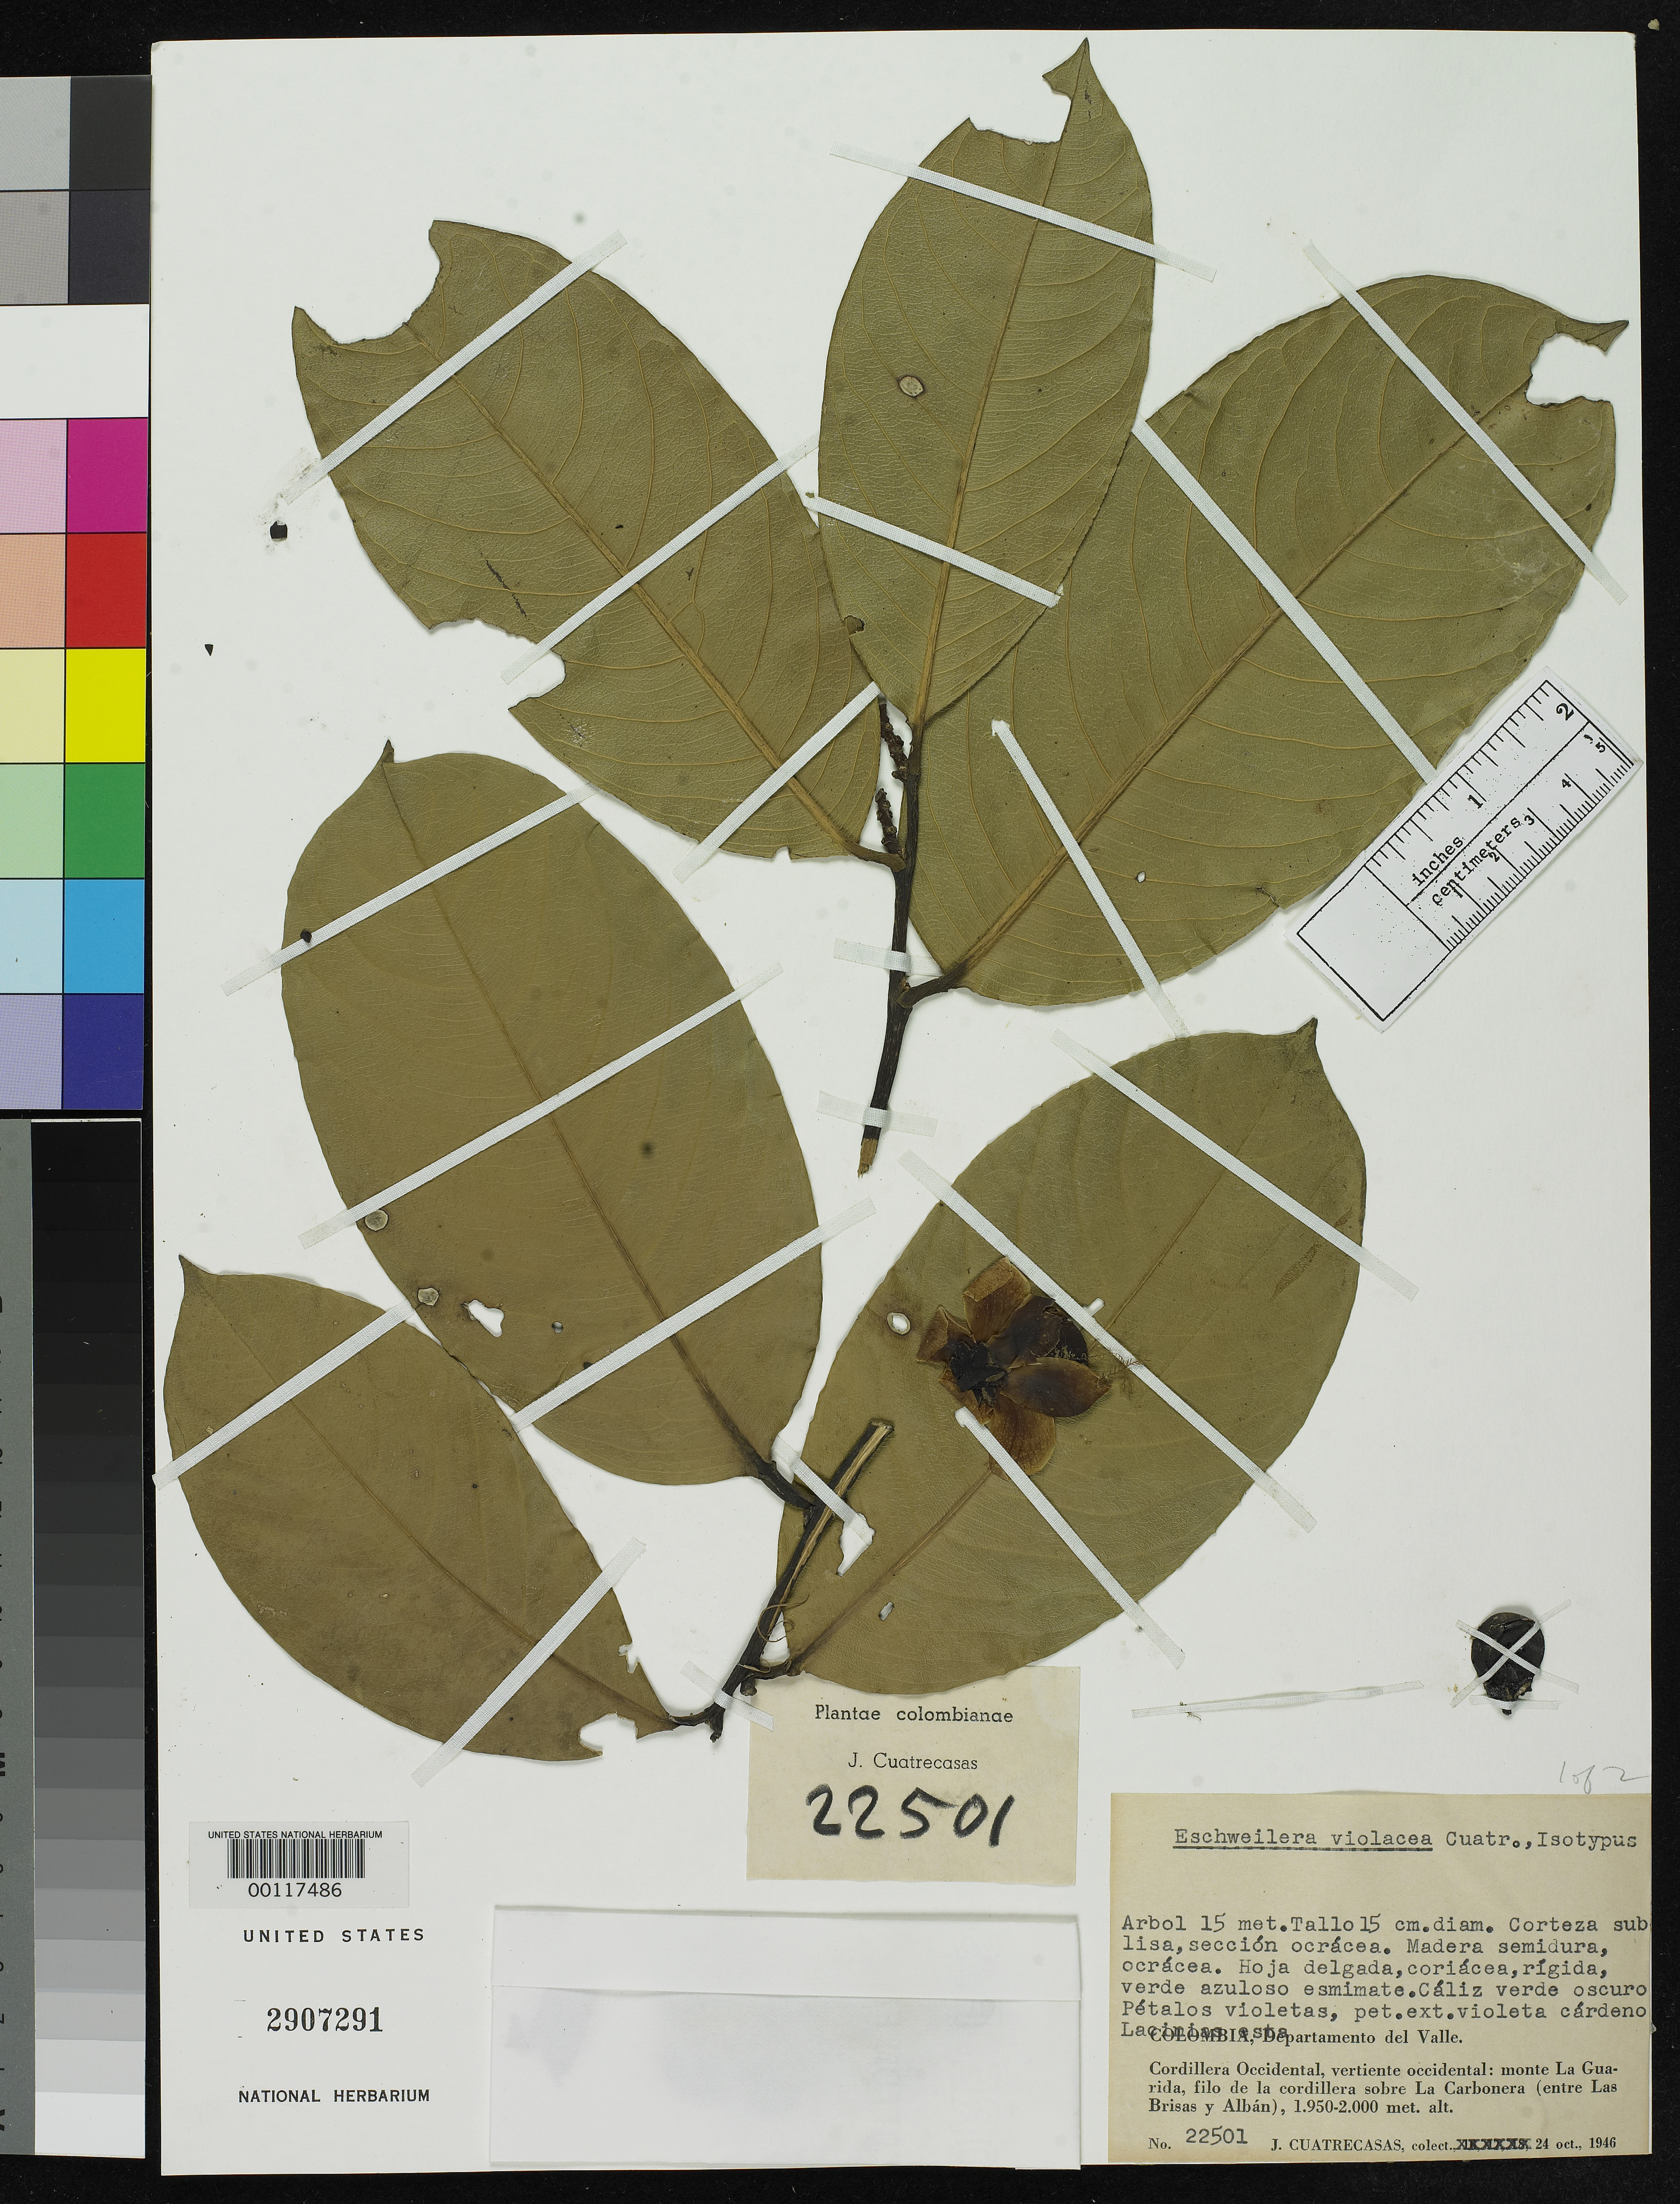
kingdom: Plantae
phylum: Tracheophyta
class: Magnoliopsida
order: Ericales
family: Lecythidaceae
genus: Eschweilera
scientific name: Eschweilera violacea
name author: Cuatrec.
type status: Isotype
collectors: J. Cuatrecasas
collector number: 22501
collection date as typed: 24 Oct 1946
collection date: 1946-10-24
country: Colombia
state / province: Valle del Cauca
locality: Departamento del Valle. Cordillera Occidental, vertiente occidental: monte La Guarida, filo de la cordillera sobre La Carbonera (entre Las Brisas y Albán).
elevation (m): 1950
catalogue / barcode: US 2907292